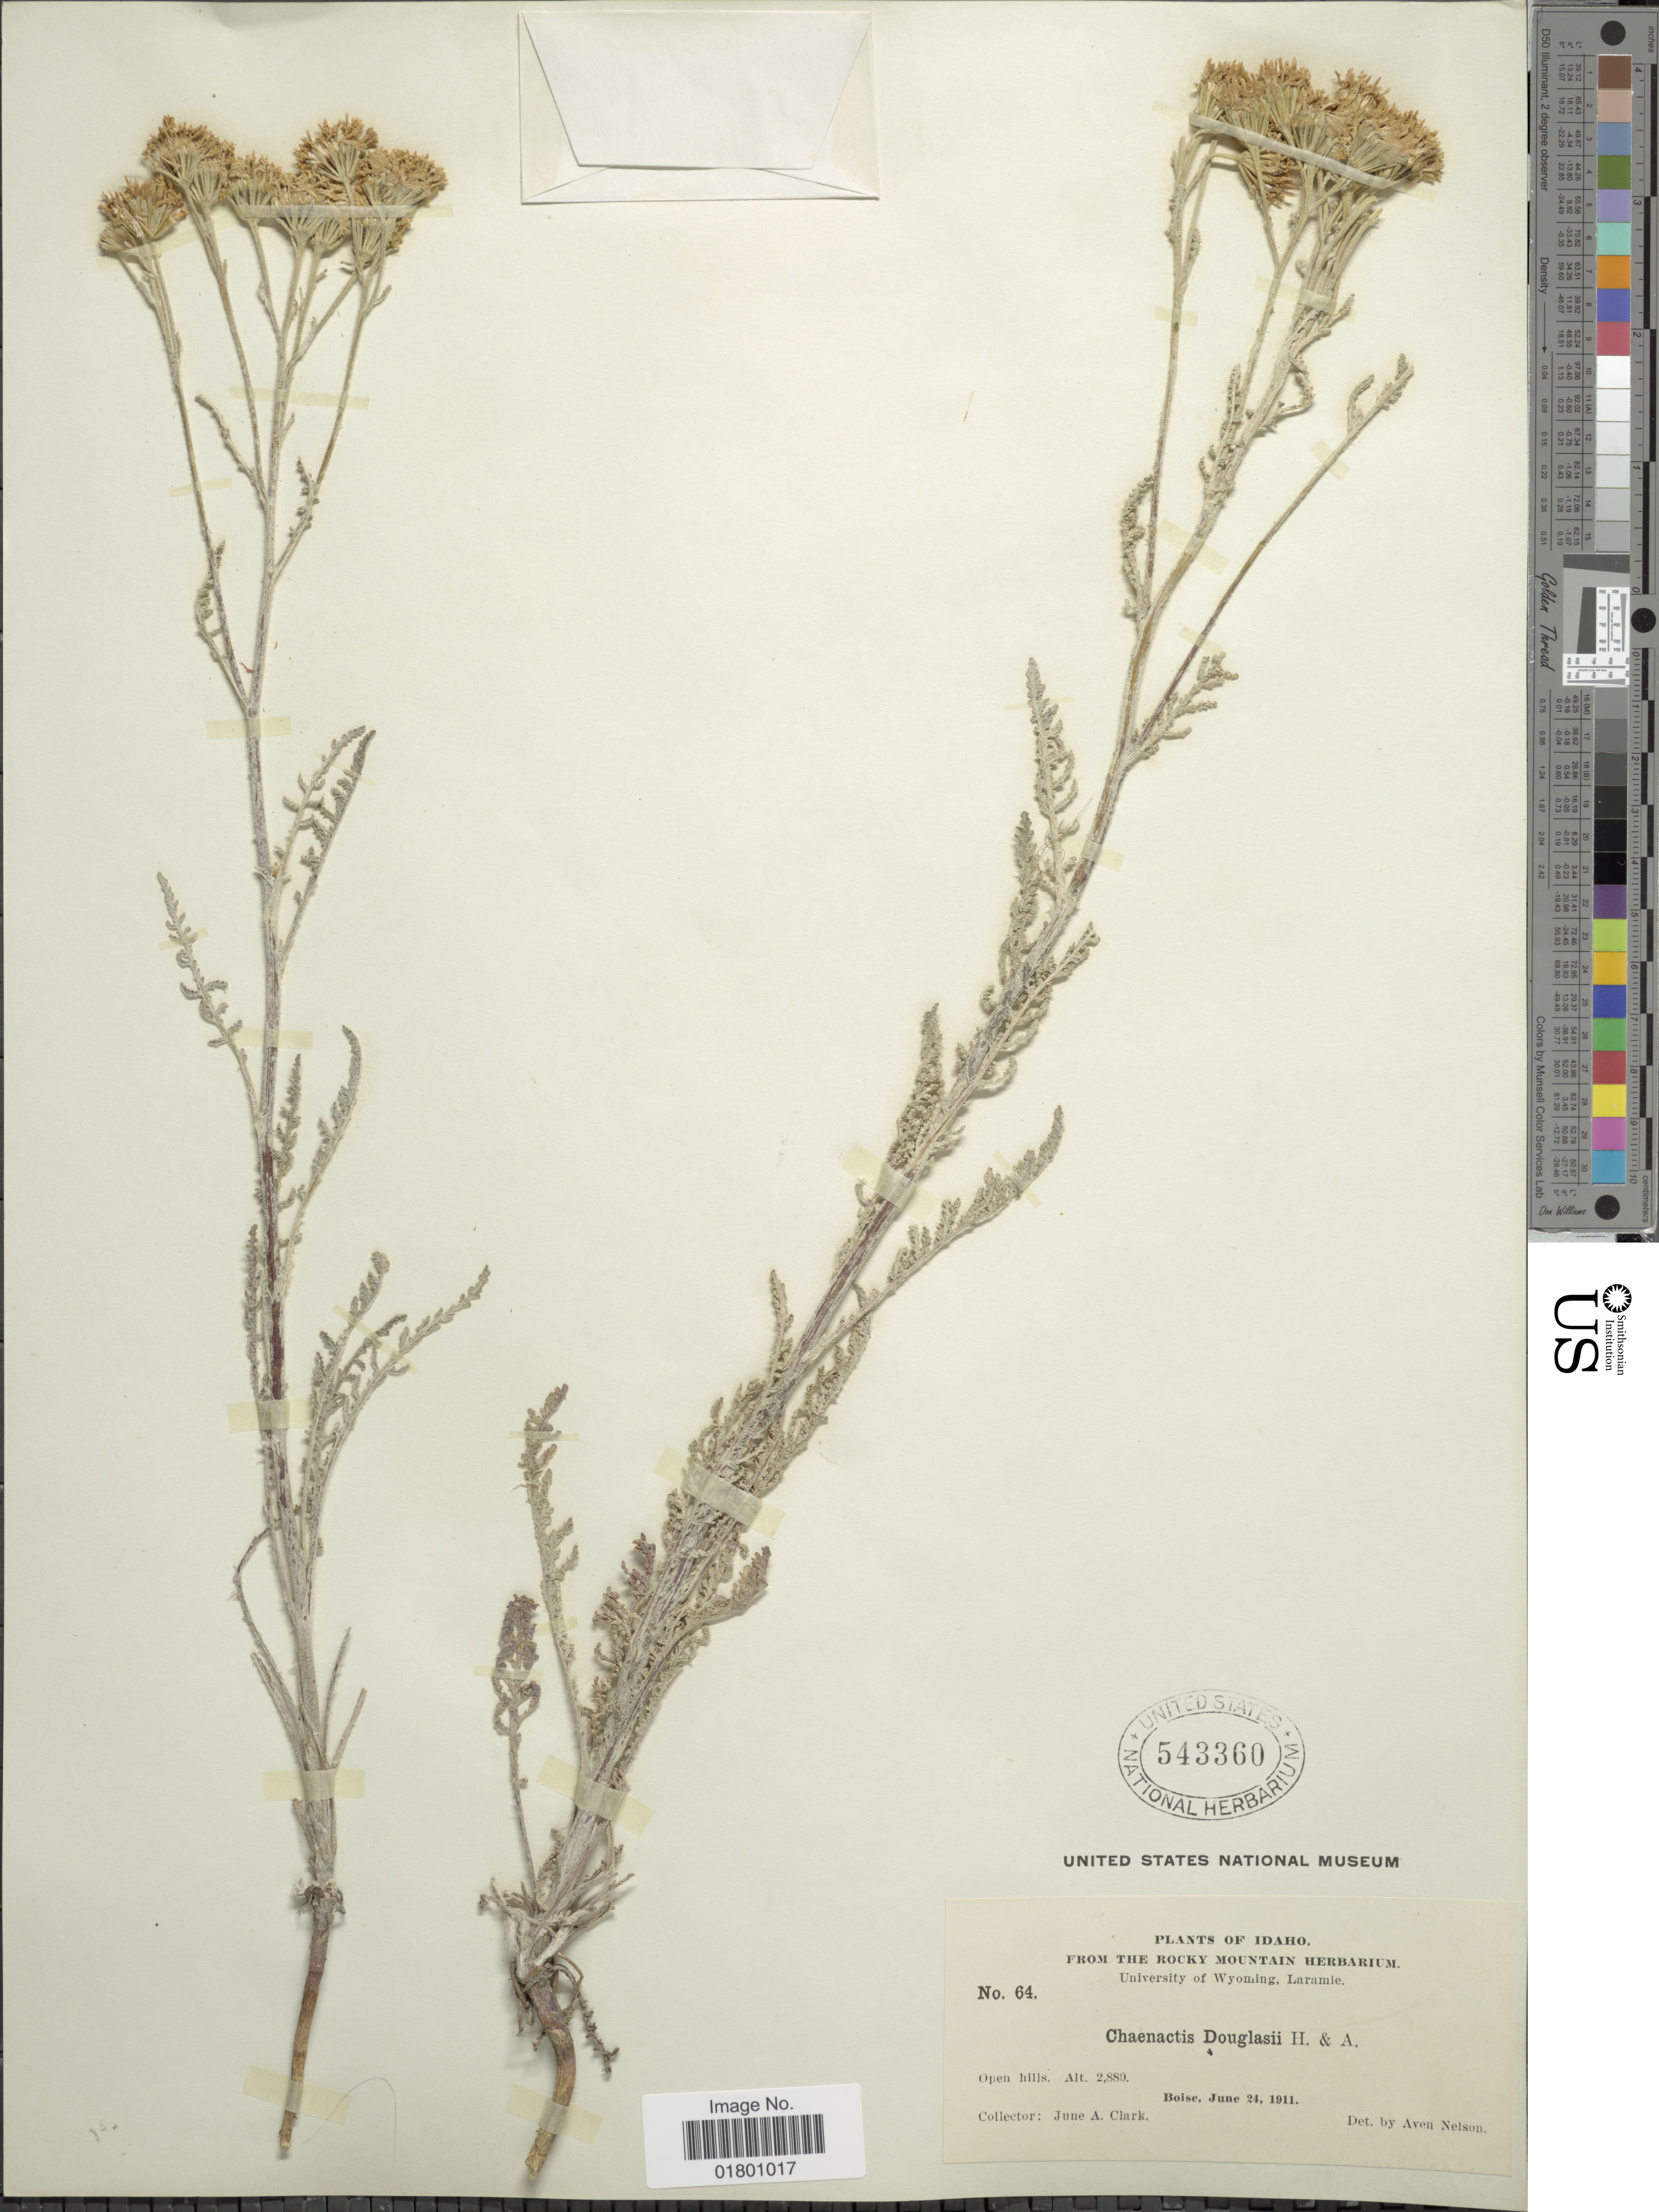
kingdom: Plantae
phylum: Tracheophyta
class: Magnoliopsida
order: Asterales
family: Asteraceae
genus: Chaenactis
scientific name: Chaenactis douglasii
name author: Hook. & Arn.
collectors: J. A. Clark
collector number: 64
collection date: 1911-06-24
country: United States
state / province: Idaho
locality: Open hills, Boise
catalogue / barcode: US 543360